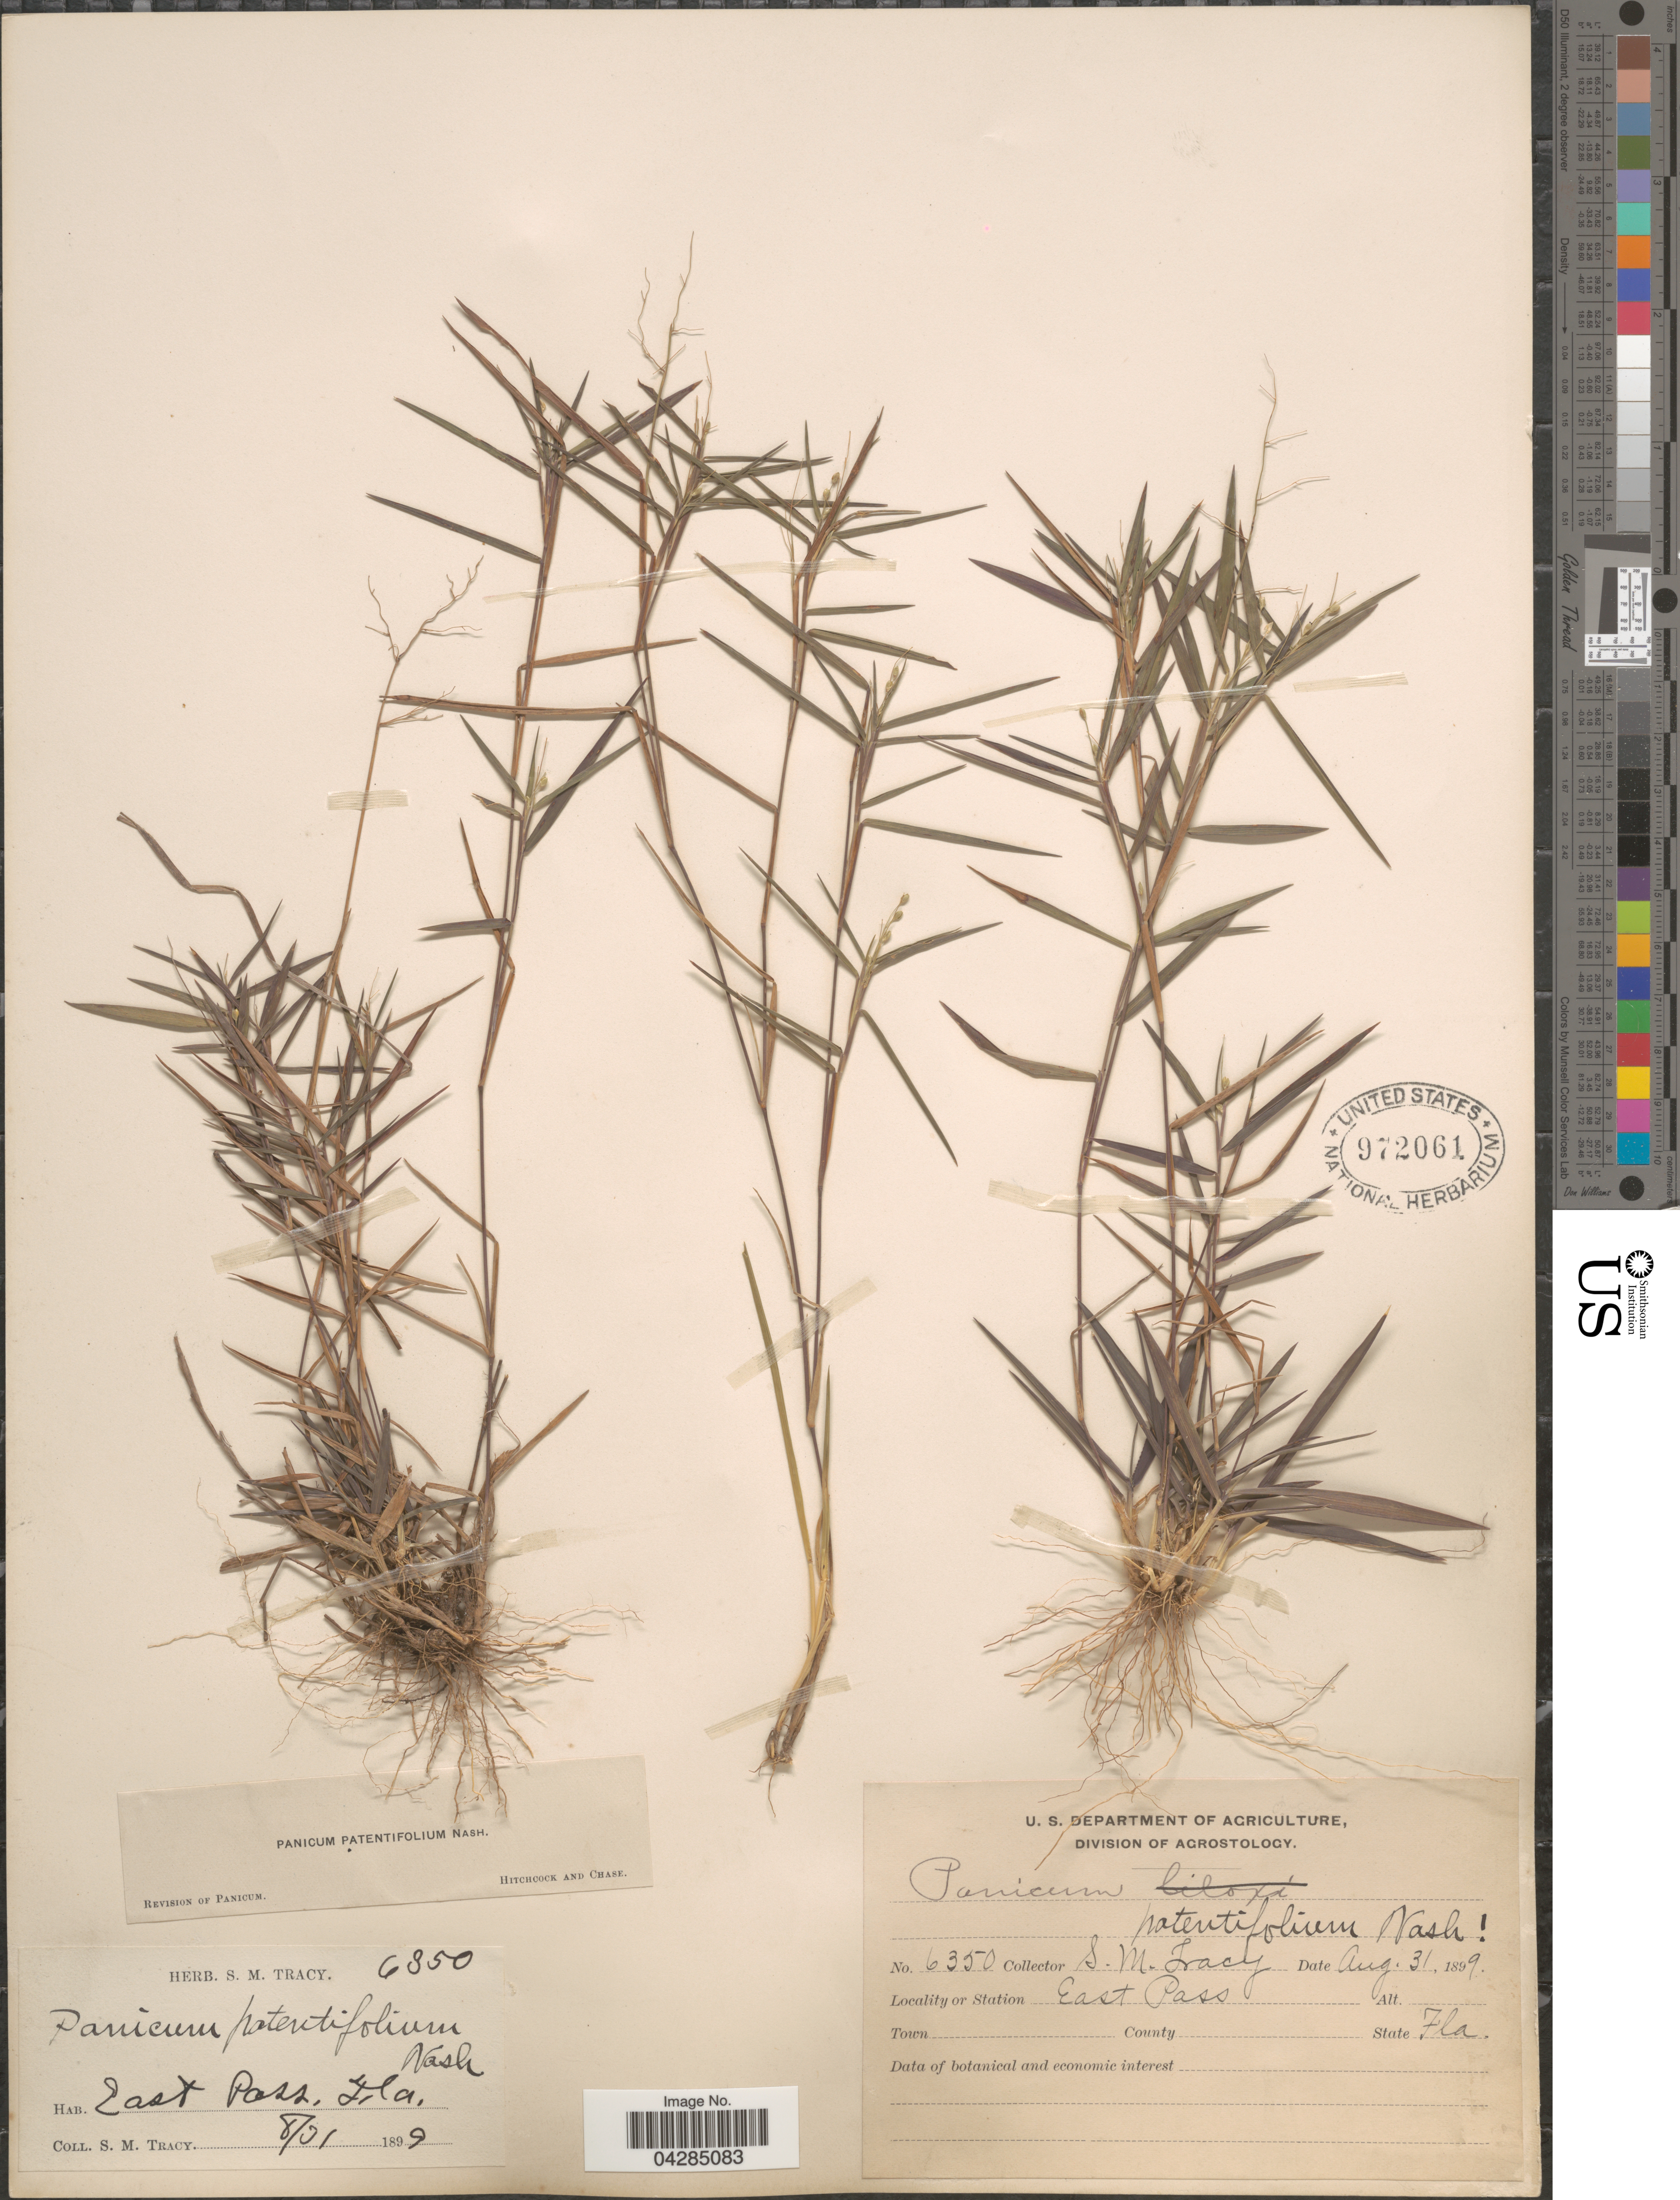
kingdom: Plantae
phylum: Tracheophyta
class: Liliopsida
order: Poales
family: Poaceae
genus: Dichanthelium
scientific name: Dichanthelium portoricense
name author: (Desv. ex Ham.) B.F. Hansen & Wunderlin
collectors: S. M. Tracy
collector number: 6350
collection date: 1899-08-31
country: United States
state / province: Florida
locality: East Pass.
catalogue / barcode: US 972061